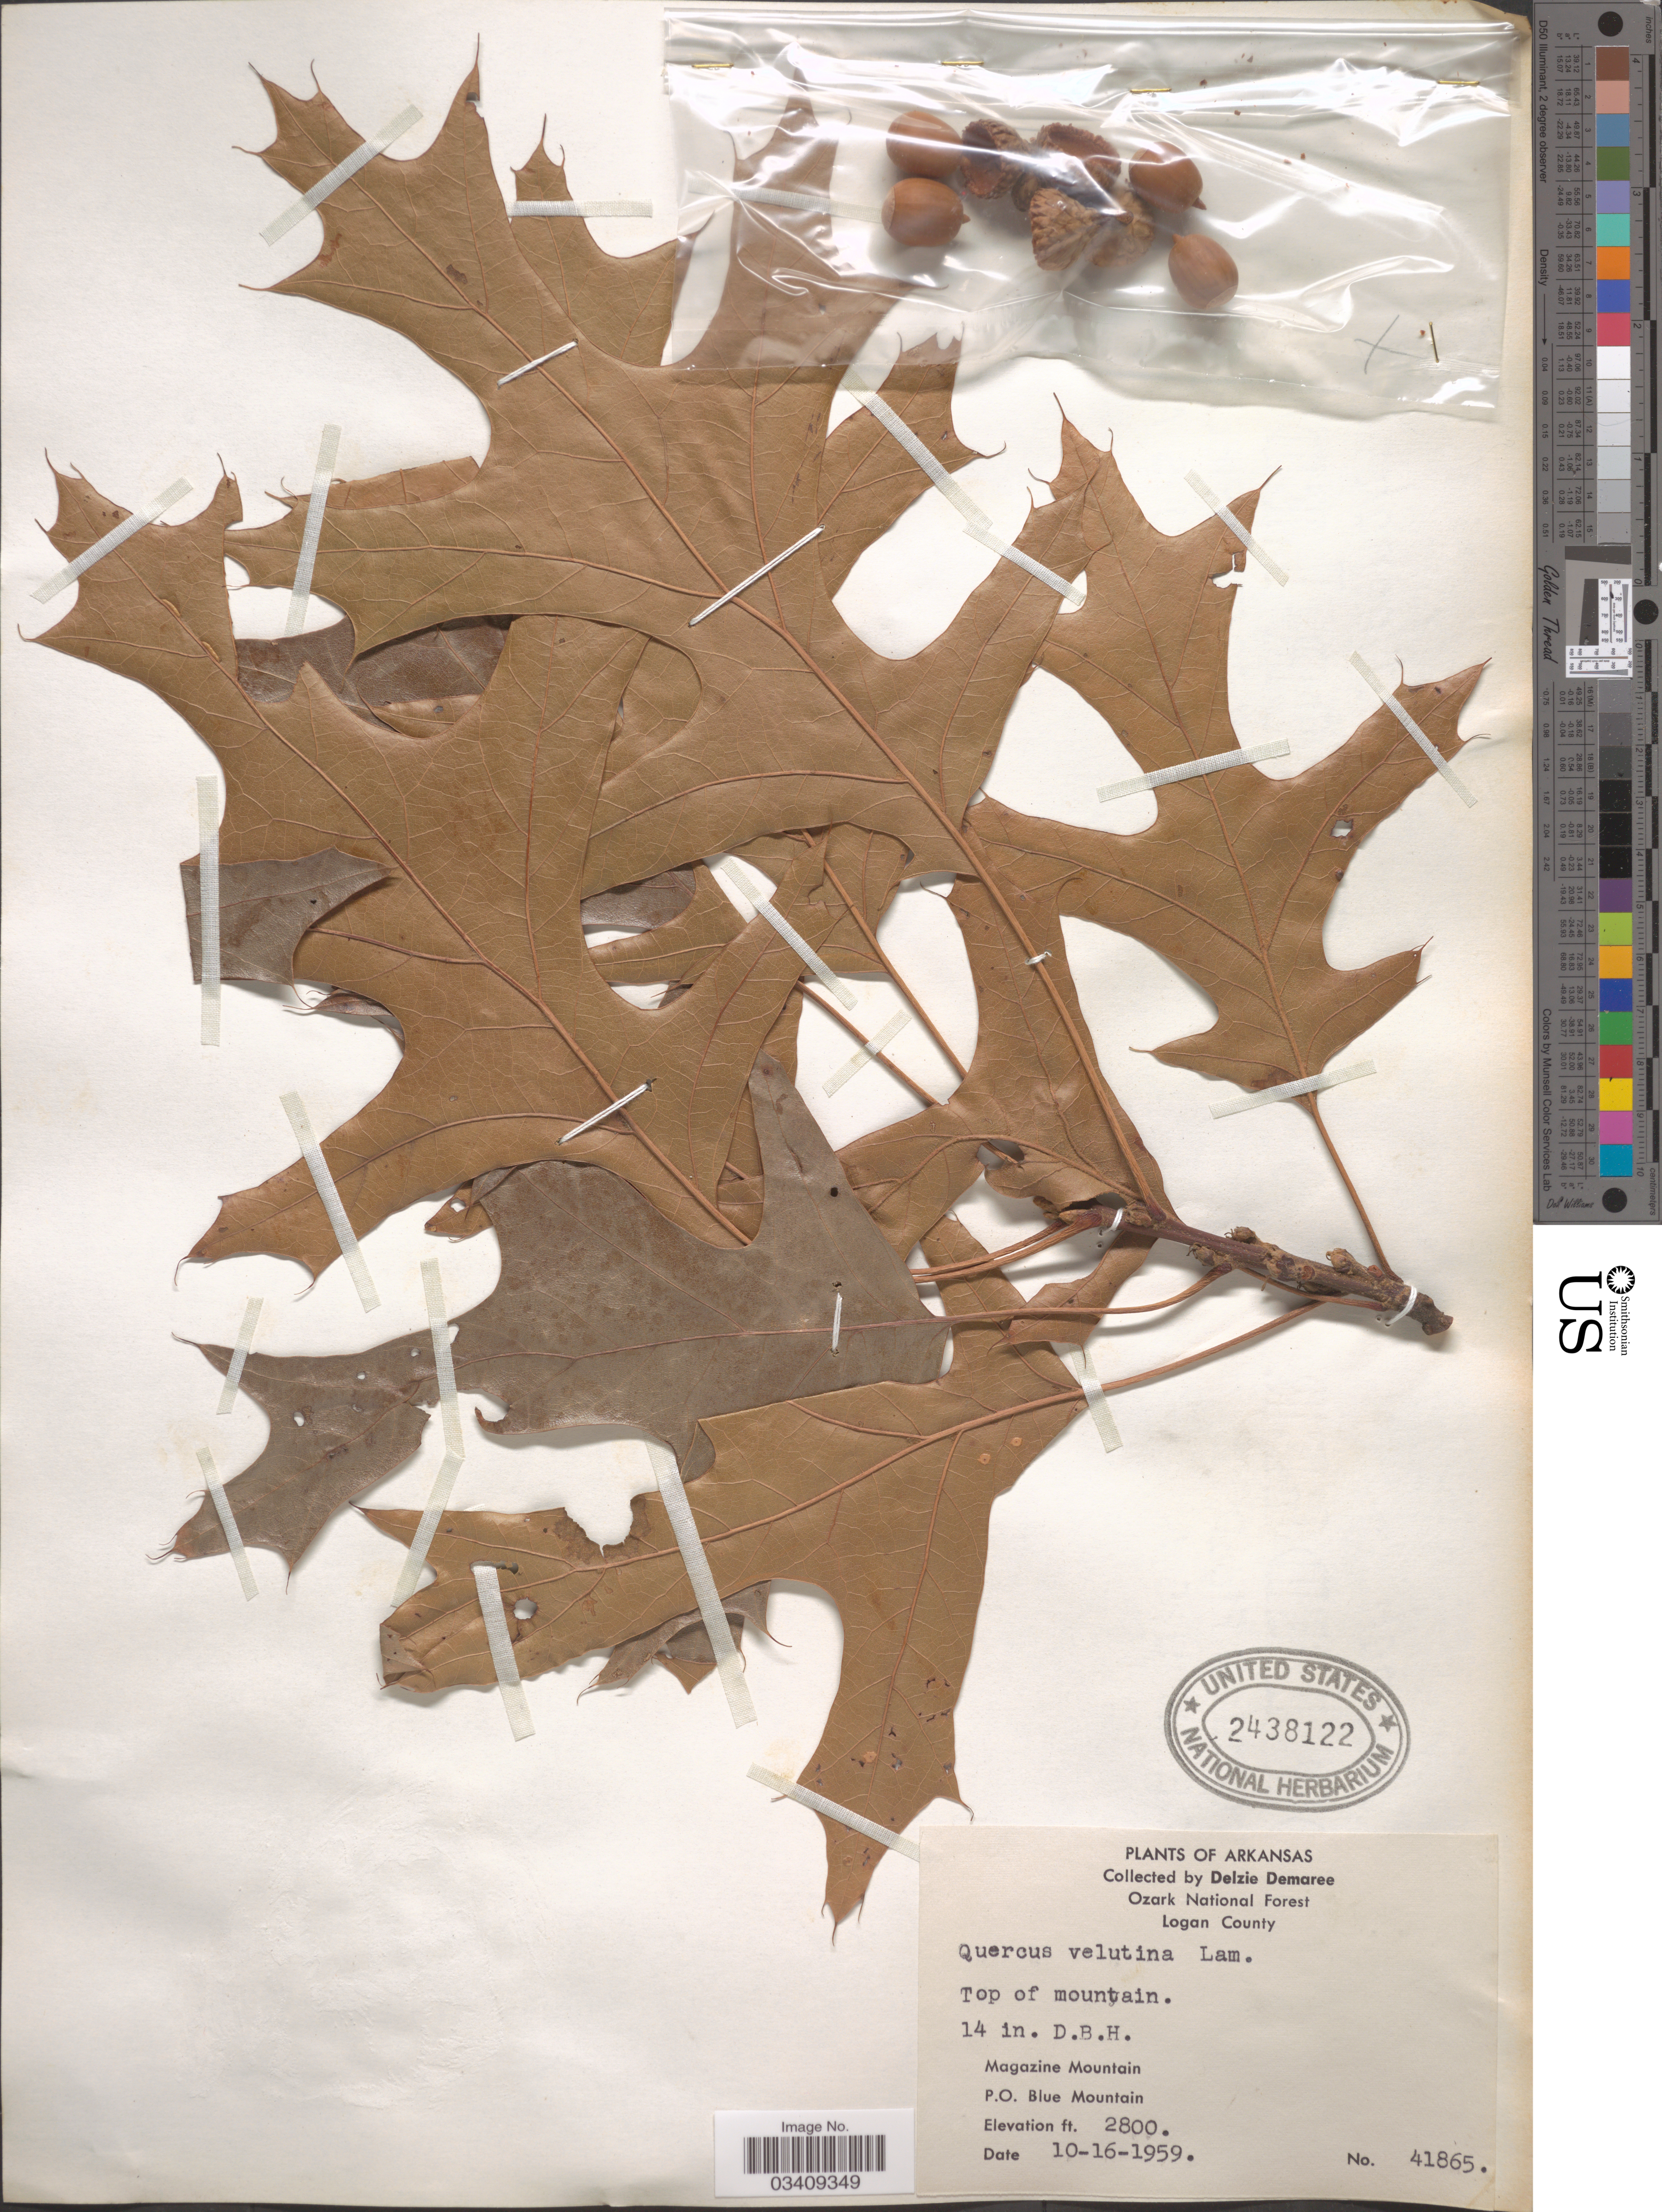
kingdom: Plantae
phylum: Tracheophyta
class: Magnoliopsida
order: Fagales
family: Fagaceae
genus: Quercus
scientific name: Quercus velutina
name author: Lam.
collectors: D. Demaree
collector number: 41865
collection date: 1959-10-16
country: United States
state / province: Arkansas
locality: Ozark National Forest, Logan County. Top of mountain. Magazine Mountain, P.O. Blue Mountain.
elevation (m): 853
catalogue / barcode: US 2438122